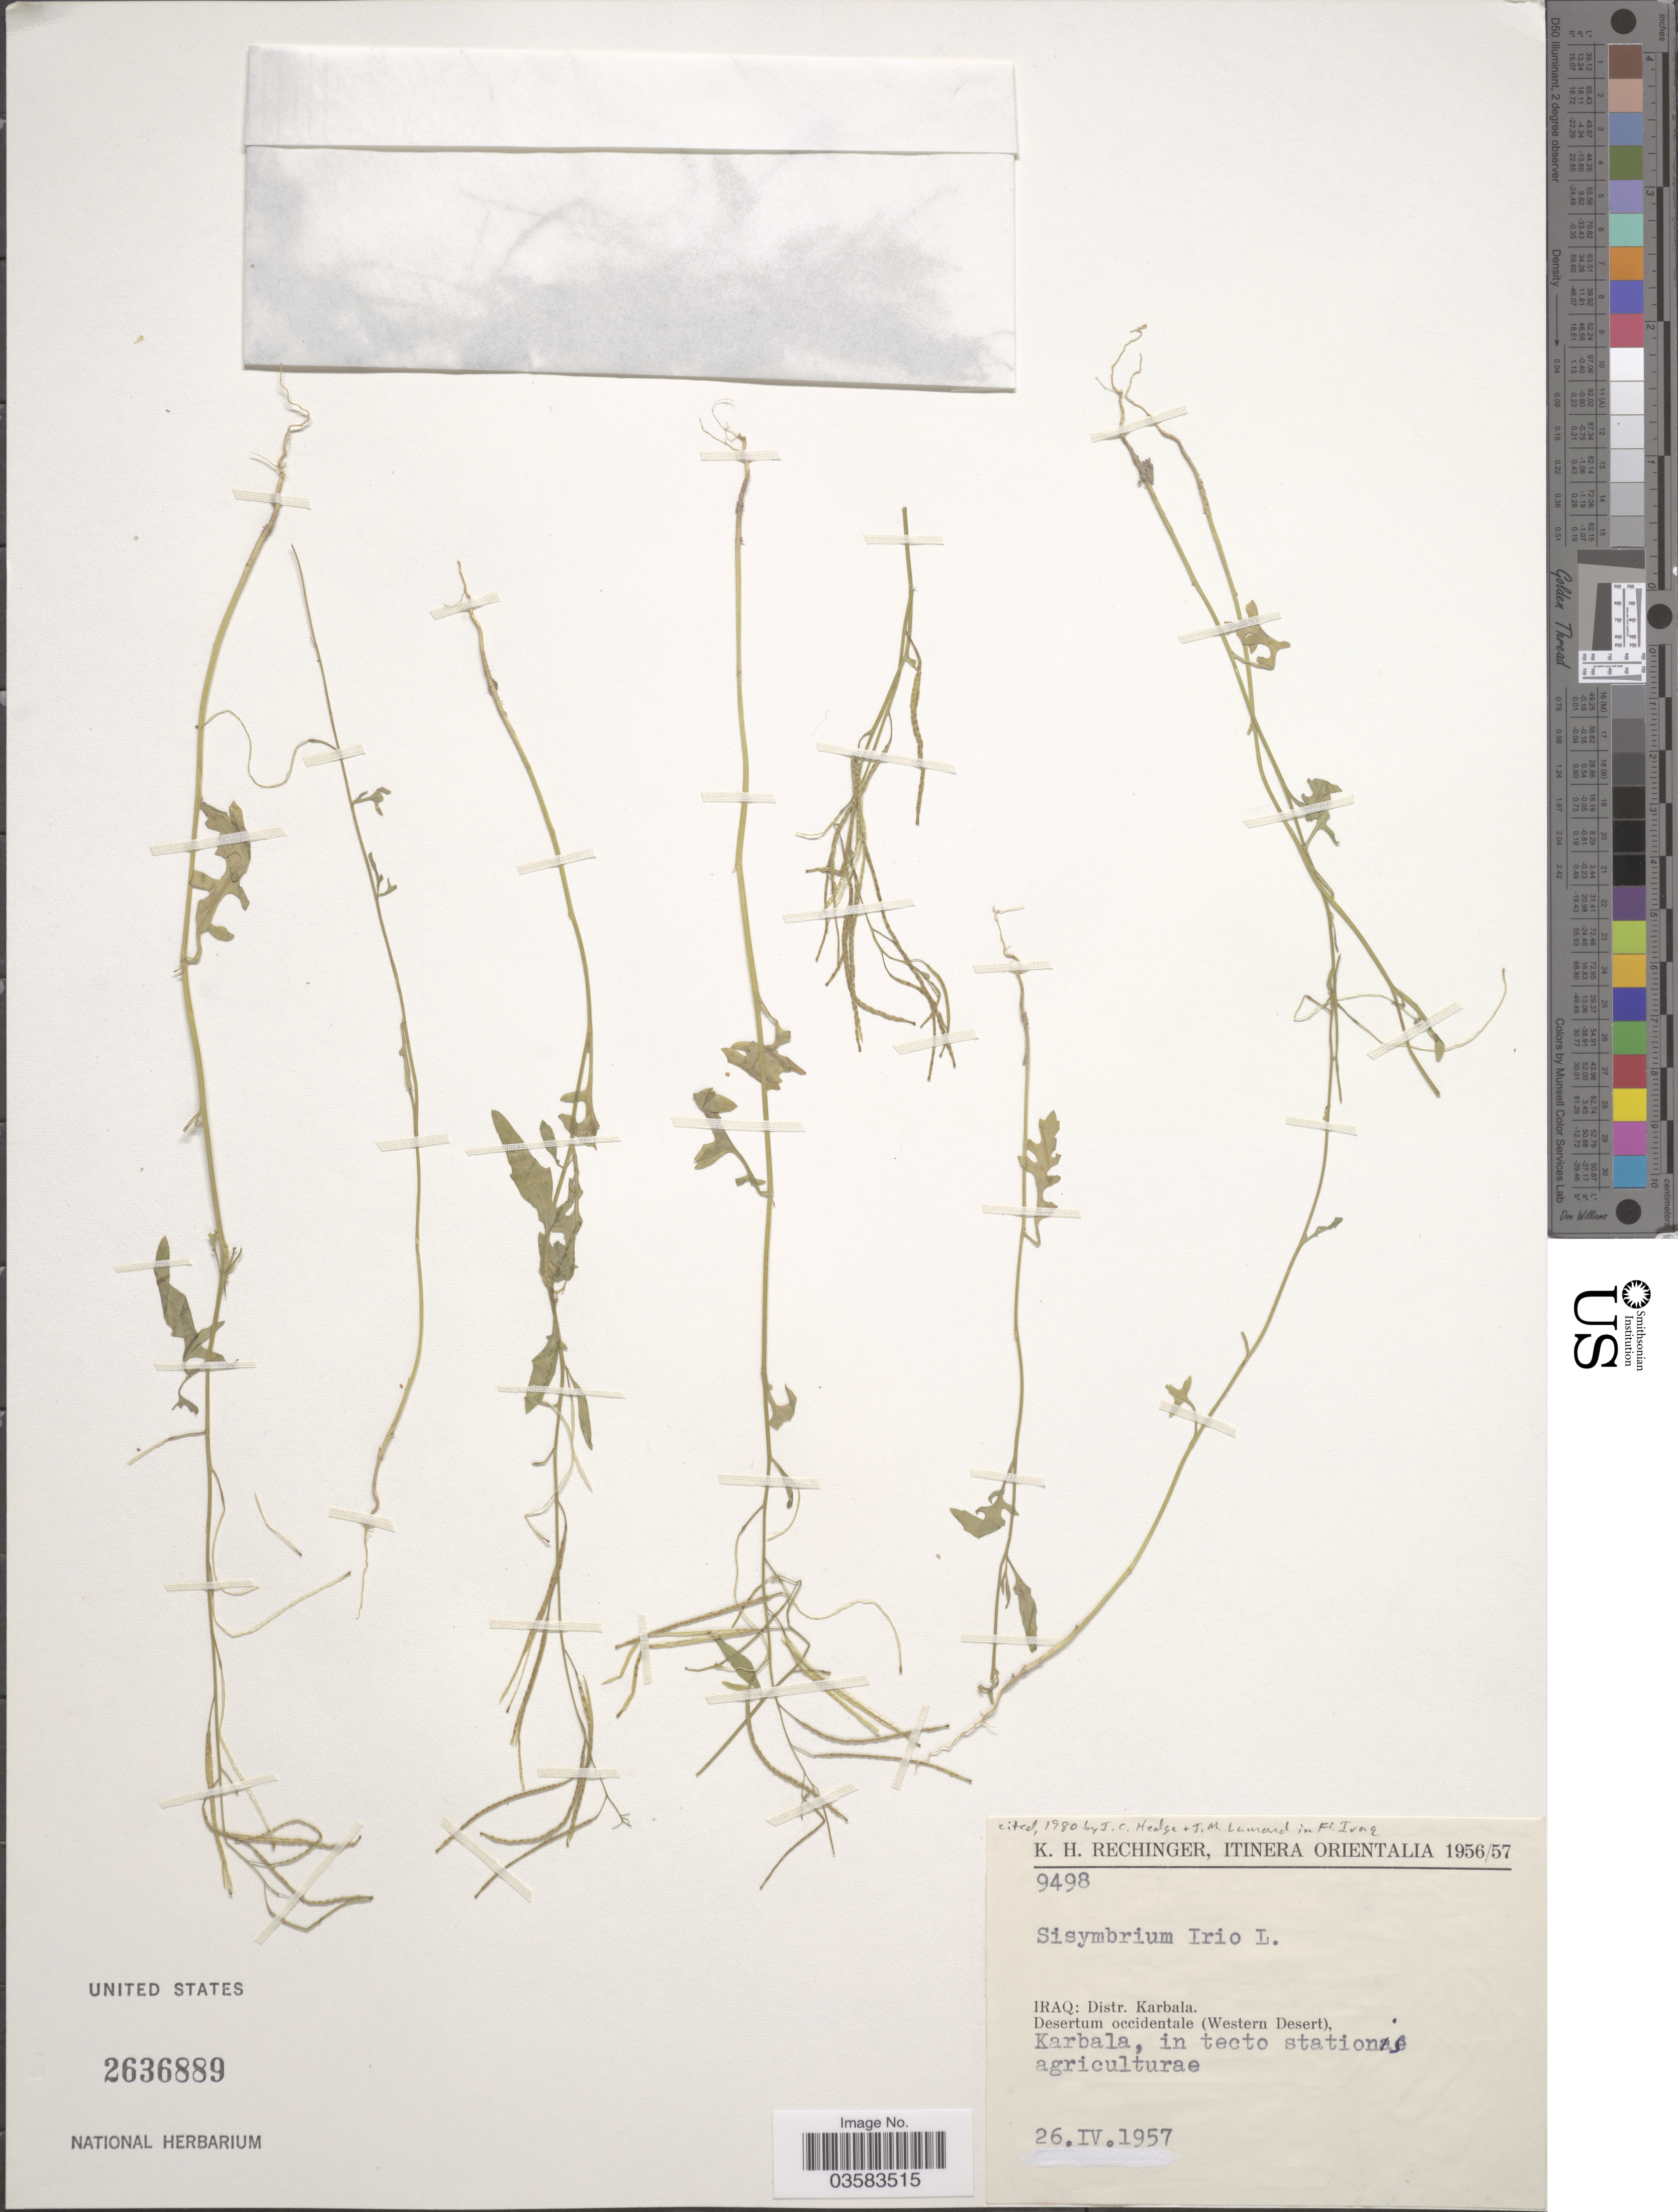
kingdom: Plantae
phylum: Tracheophyta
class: Magnoliopsida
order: Brassicales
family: Brassicaceae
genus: Sisymbrium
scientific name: Sisymbrium irio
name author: L.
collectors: K. H. Rechinger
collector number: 9498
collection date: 1957-04-26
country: Iraq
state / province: Al Karbala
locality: Itinera Orientalia. Distr. Karbala. Desertum occidentale (Western Desert). Karbala, in tecto station agriculturæ.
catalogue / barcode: US 2636889